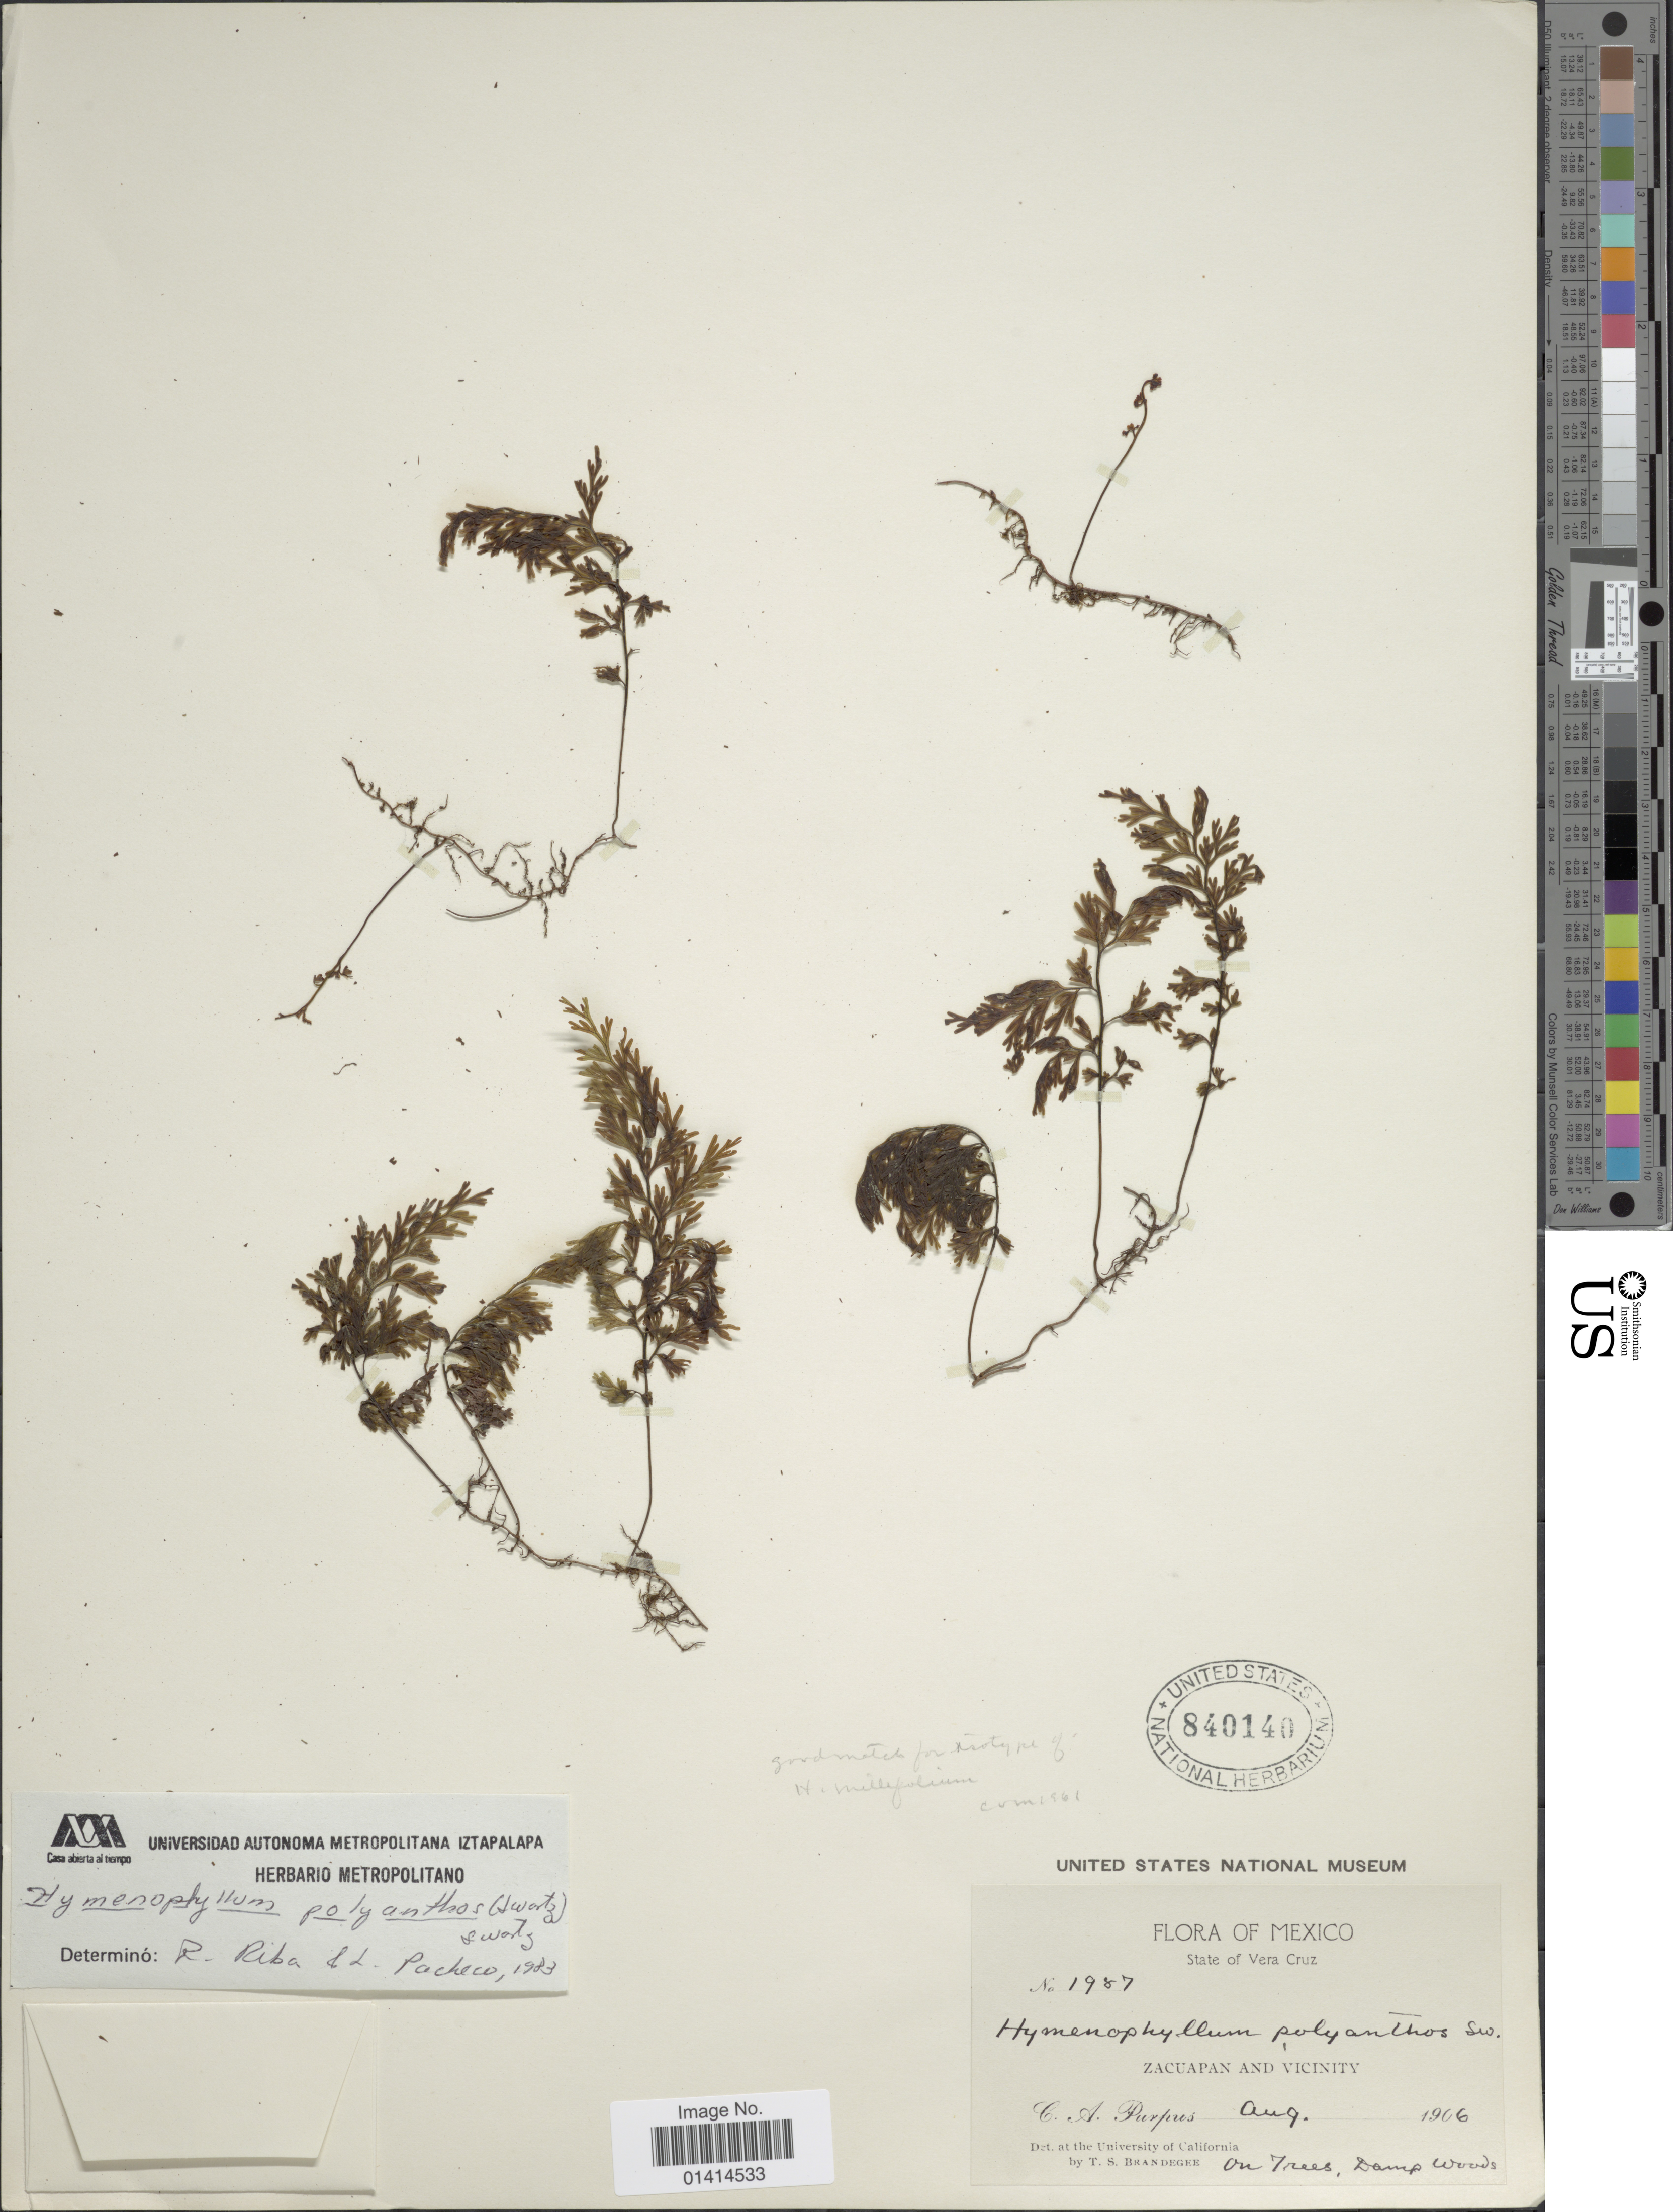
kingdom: Plantae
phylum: Tracheophyta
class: Polypodiopsida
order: Hymenophyllales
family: Hymenophyllaceae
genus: Hymenophyllum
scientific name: Hymenophyllum polyanthos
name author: (Sw.) Sw.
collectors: J. A. Purpus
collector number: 1957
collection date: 1906-08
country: Mexico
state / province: Veracruz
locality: Zacuapan and Vicinity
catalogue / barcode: US 840140